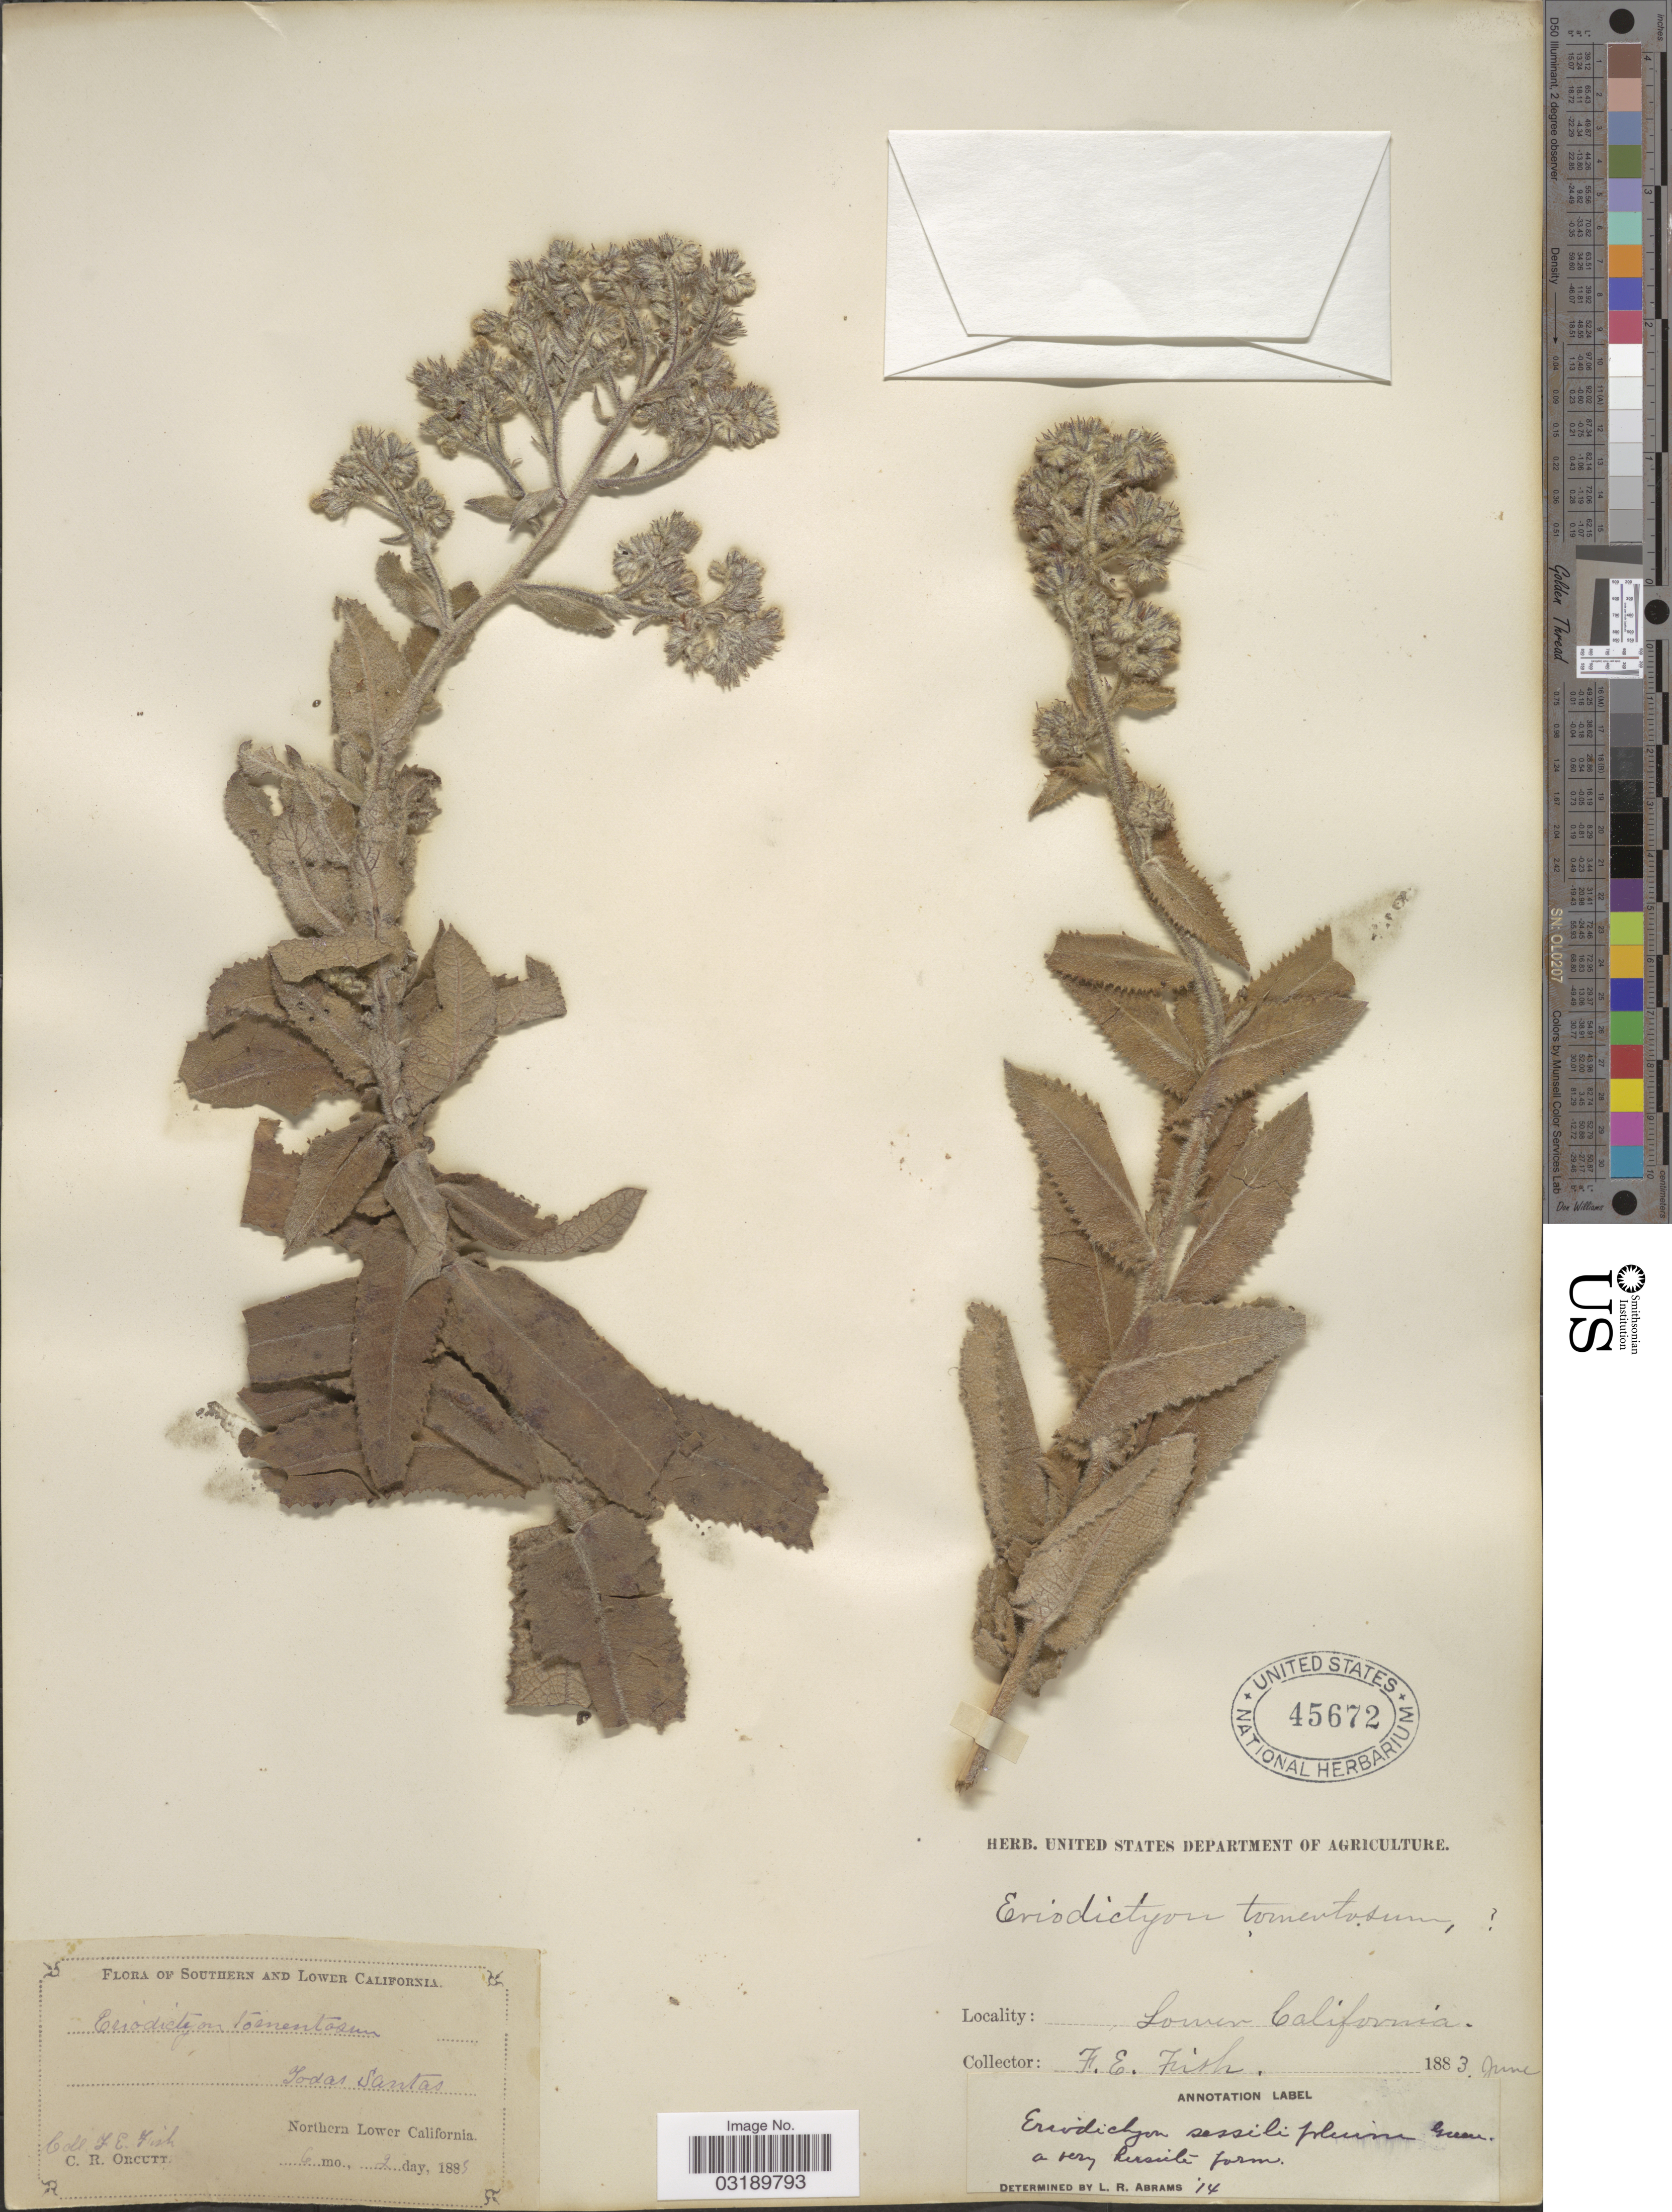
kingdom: Plantae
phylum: Tracheophyta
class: Magnoliopsida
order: Boraginales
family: Namaceae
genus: Eriodictyon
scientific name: Eriodictyon sessilifolium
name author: Greene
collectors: F. Fish & C. R. Orcutt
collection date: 1883-06-02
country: Mexico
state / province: Baja California Sur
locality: Todos Santos. Northern Lower California.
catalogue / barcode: US 45672